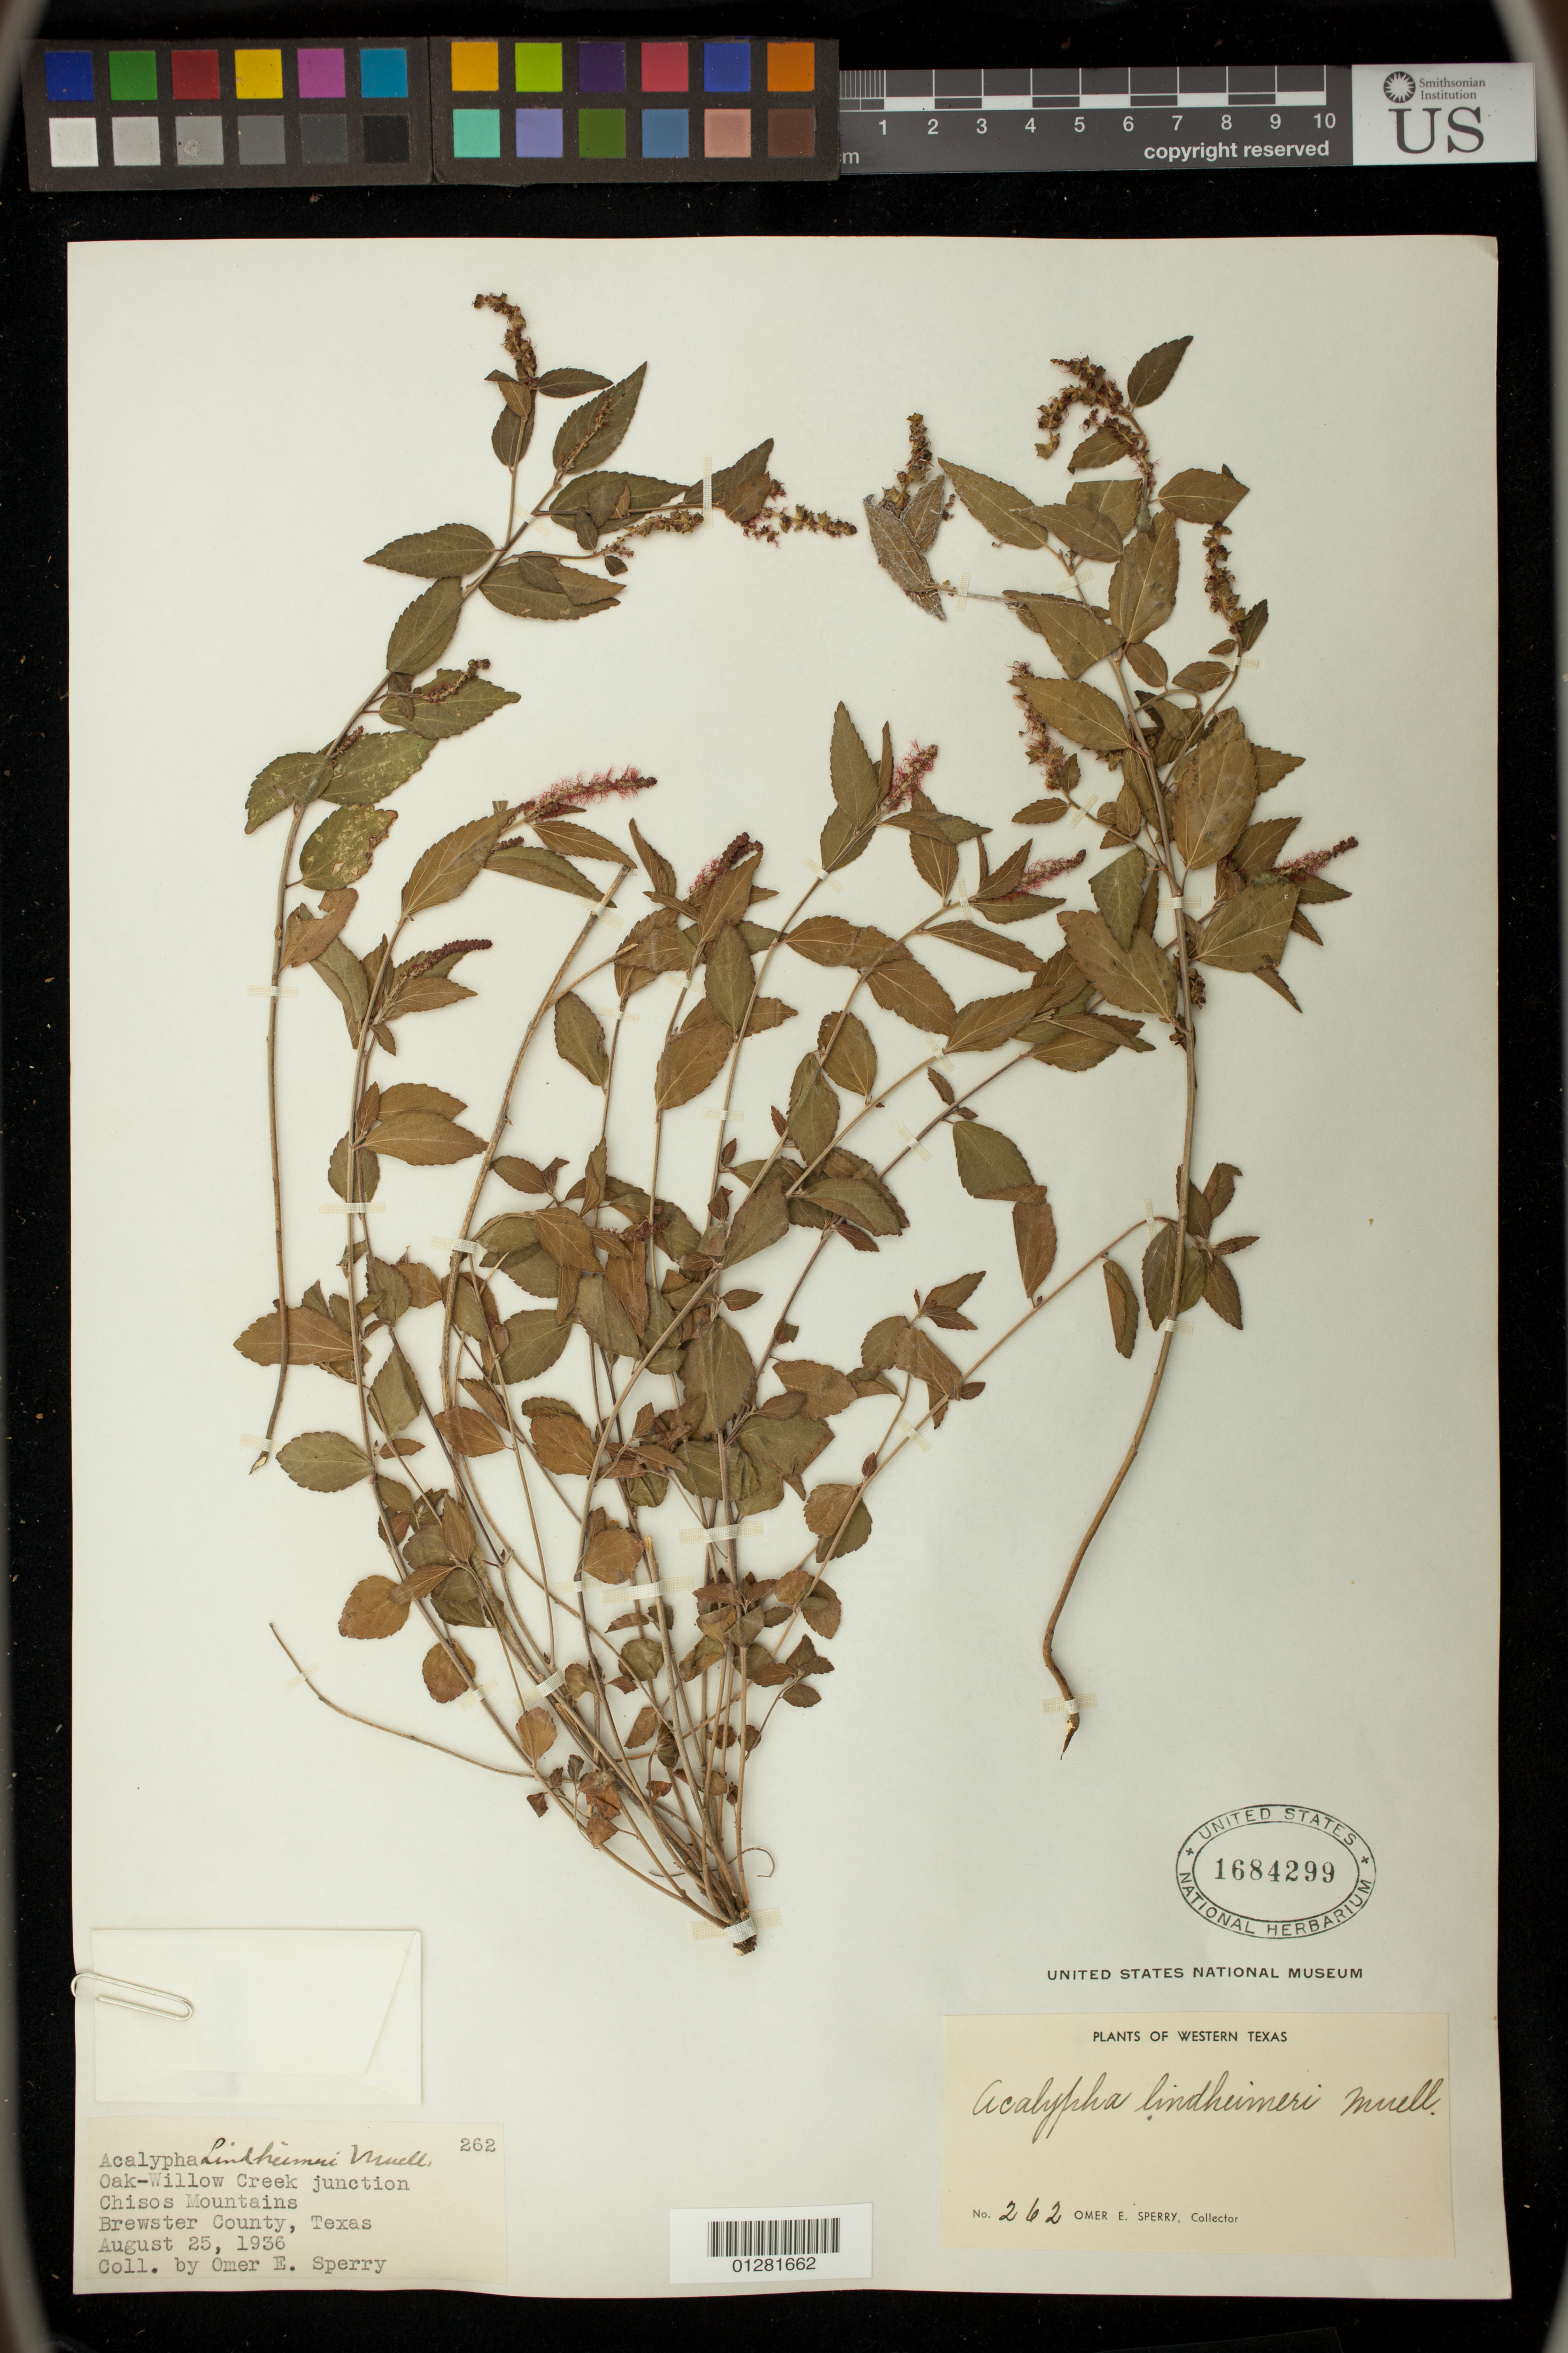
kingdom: Plantae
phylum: Tracheophyta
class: Magnoliopsida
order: Malpighiales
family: Euphorbiaceae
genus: Acalypha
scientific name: Acalypha lindheimeri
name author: Müll. Arg.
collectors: O. E. Sperry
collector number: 262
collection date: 1936-08-25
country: United States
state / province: Texas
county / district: Brewster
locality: Oak-Willow Creek junction, Chisos Mountains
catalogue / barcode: US 1684299